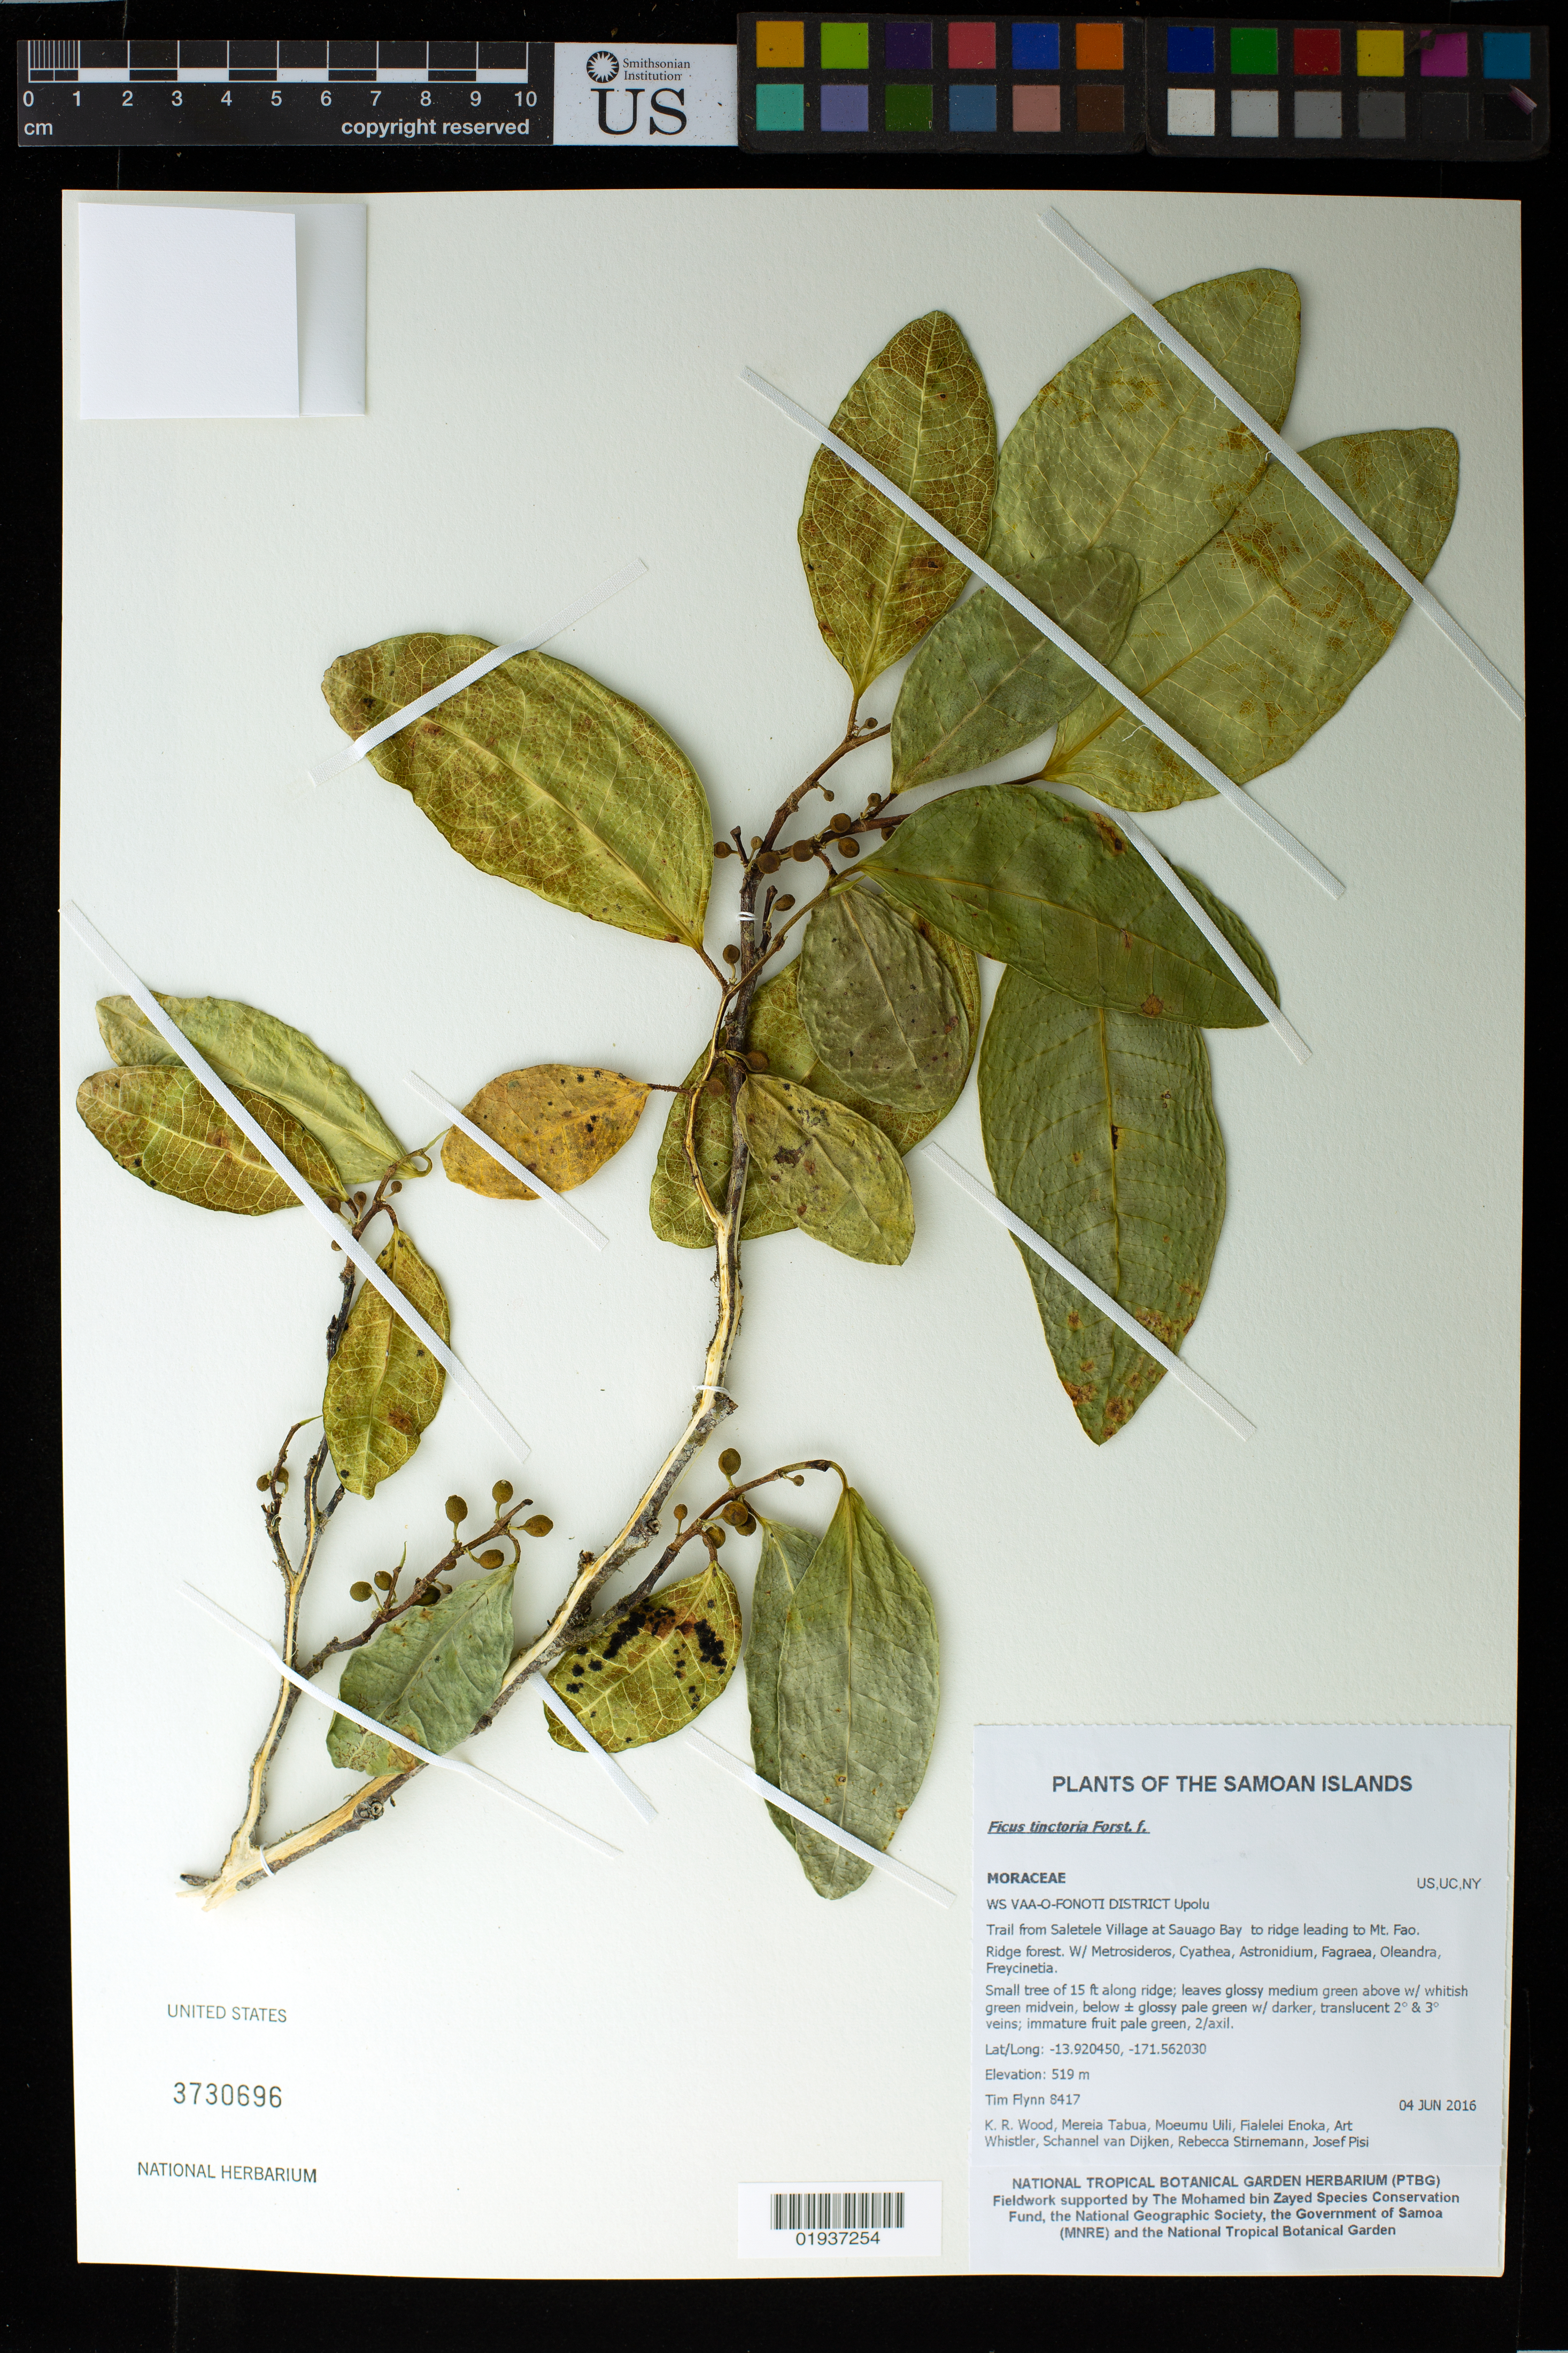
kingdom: Plantae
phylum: Tracheophyta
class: Magnoliopsida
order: Rosales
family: Moraceae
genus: Ficus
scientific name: Ficus tinctoria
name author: G. Forst.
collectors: K. R. Wood, T. W. Flynn, M. Tabua, M. Uili, F. Enoka, A. Whistler, S. Van Dijken & R. Stirnemann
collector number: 8417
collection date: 2016-06-04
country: Samoa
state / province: Va'a-o-Fonoti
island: Upolu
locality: Upolu, Trail from Saletele Village at Sauago Bay to ridge leading to Mt. Fao.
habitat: Ridge forest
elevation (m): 519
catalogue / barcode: US 3730696